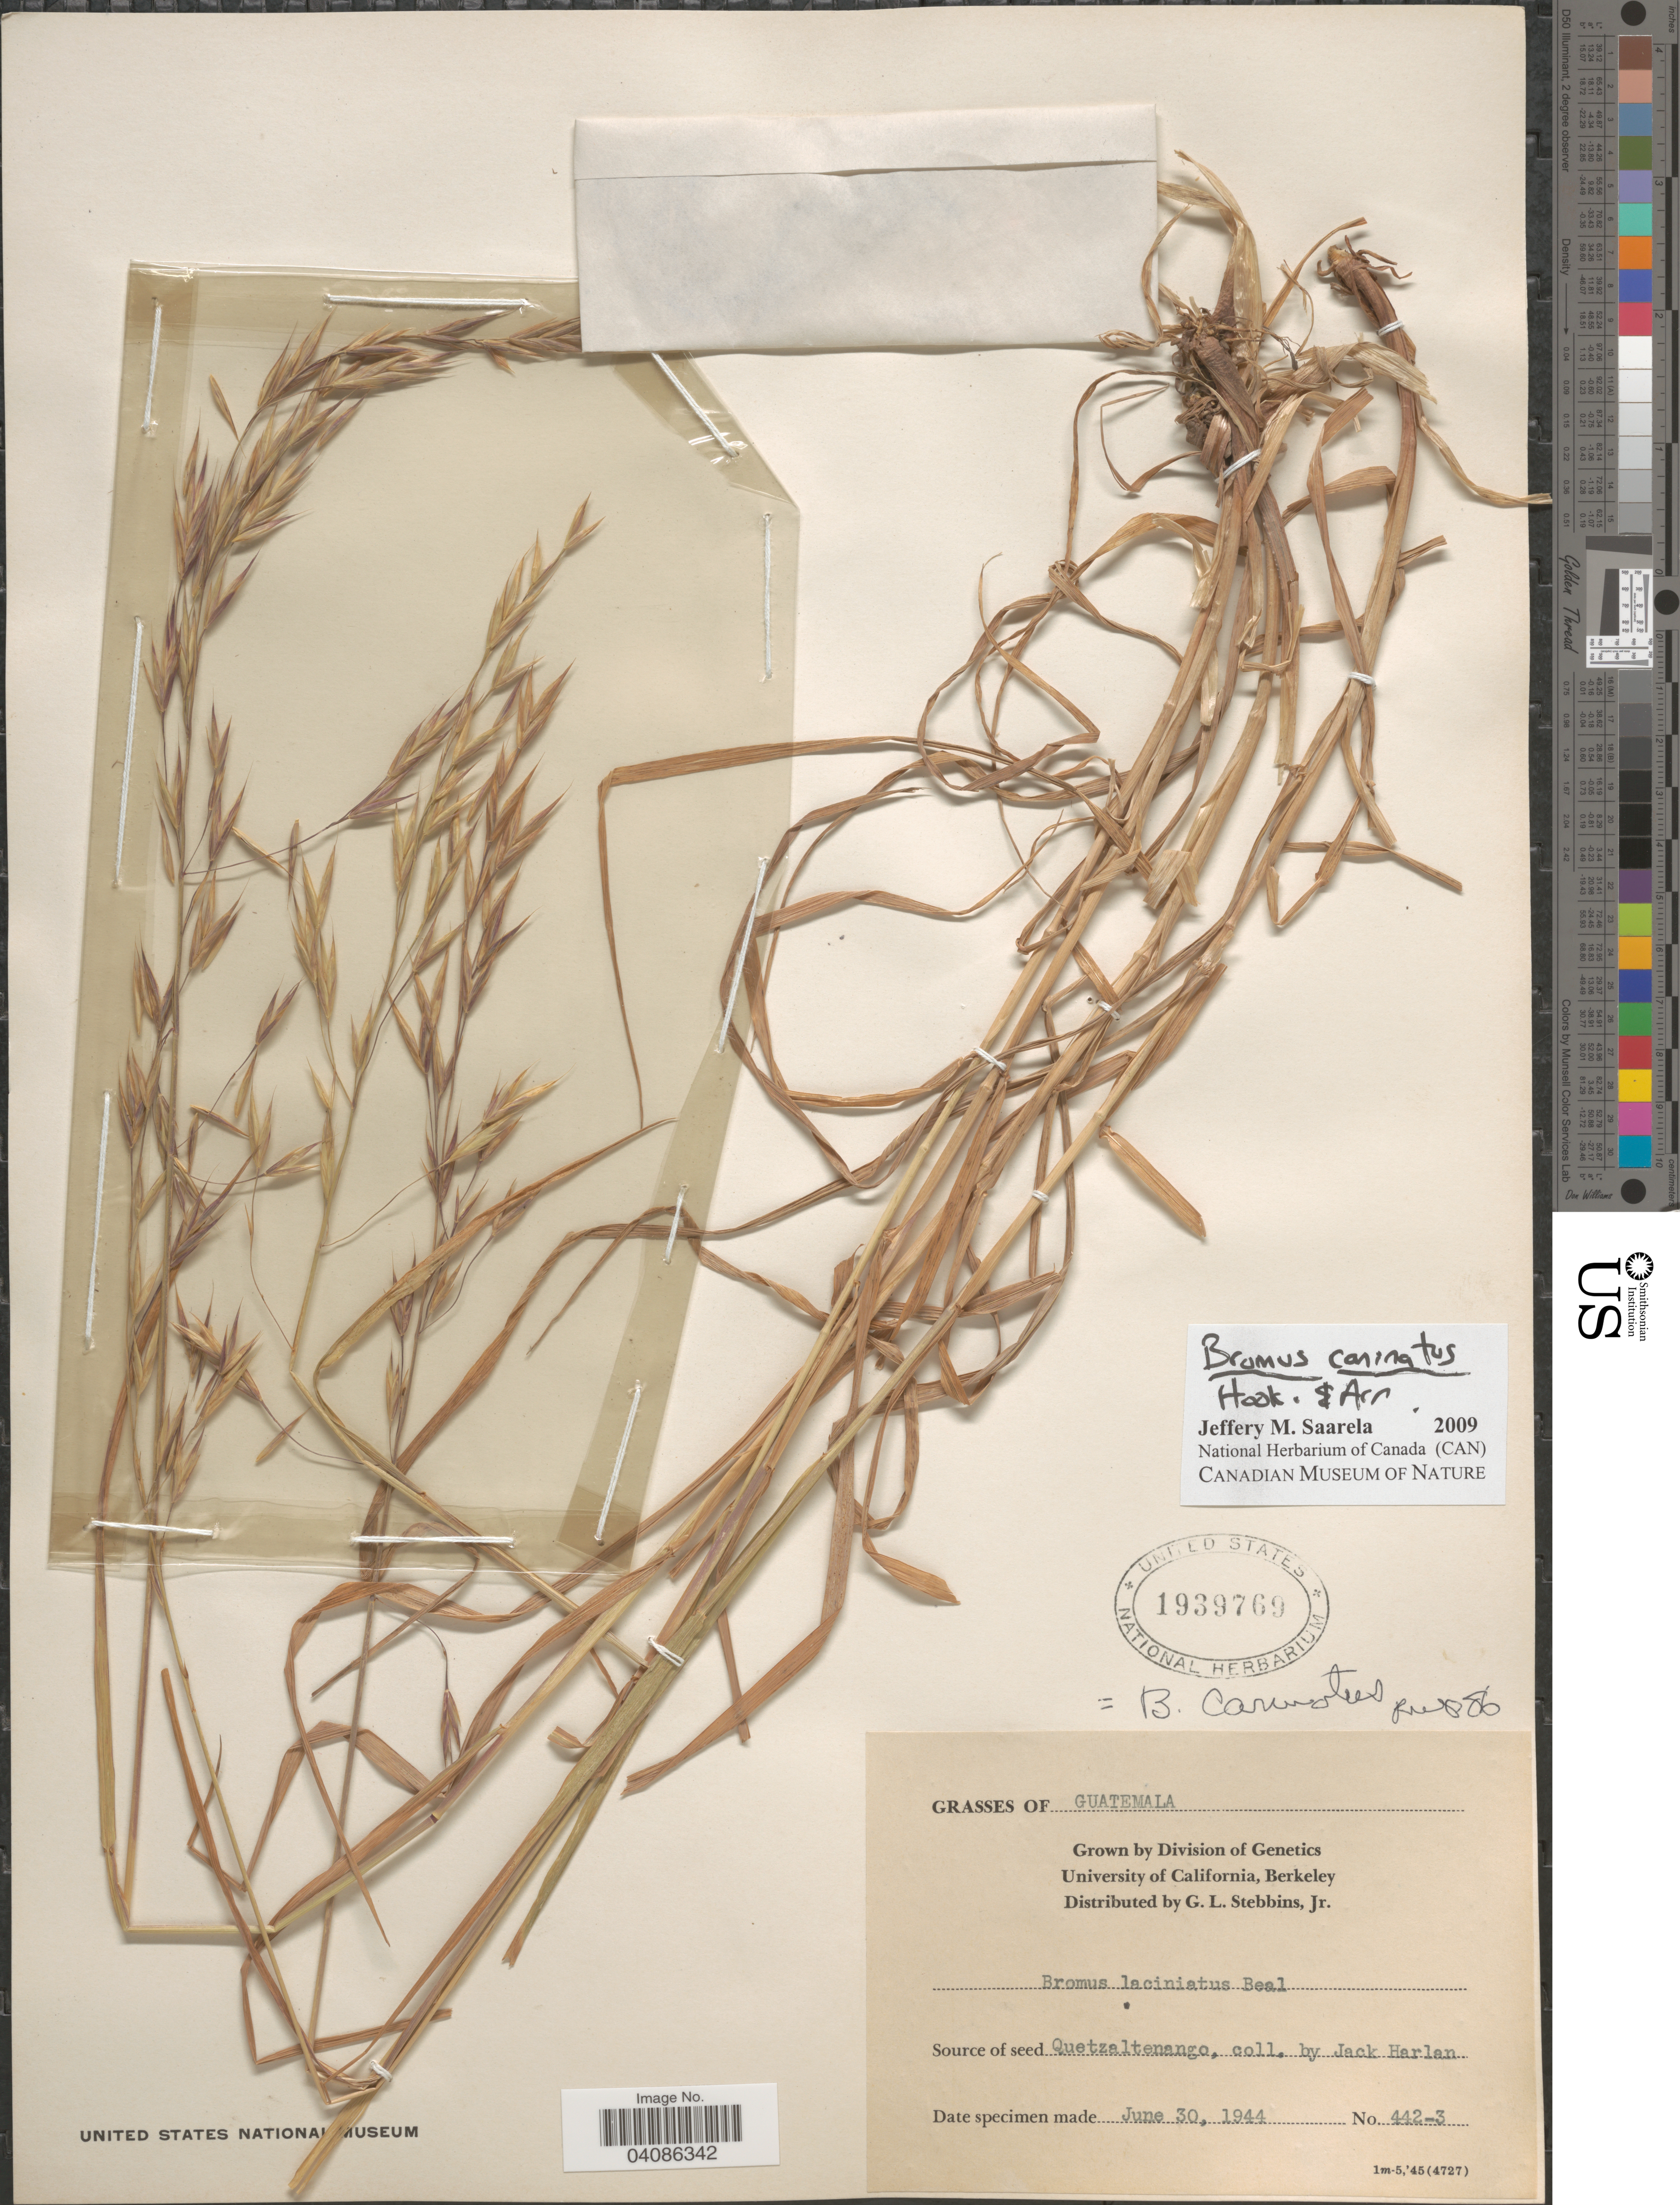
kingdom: Plantae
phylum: Tracheophyta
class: Liliopsida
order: Poales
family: Poaceae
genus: Bromus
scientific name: Bromus carinatus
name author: Hook. & Arn.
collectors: G. L. Stebbins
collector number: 442-3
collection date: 1944-06-30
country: United States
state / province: California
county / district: Alameda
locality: Grown by Dvision of Genetics University of California, Berkeley.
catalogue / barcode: US 1939769